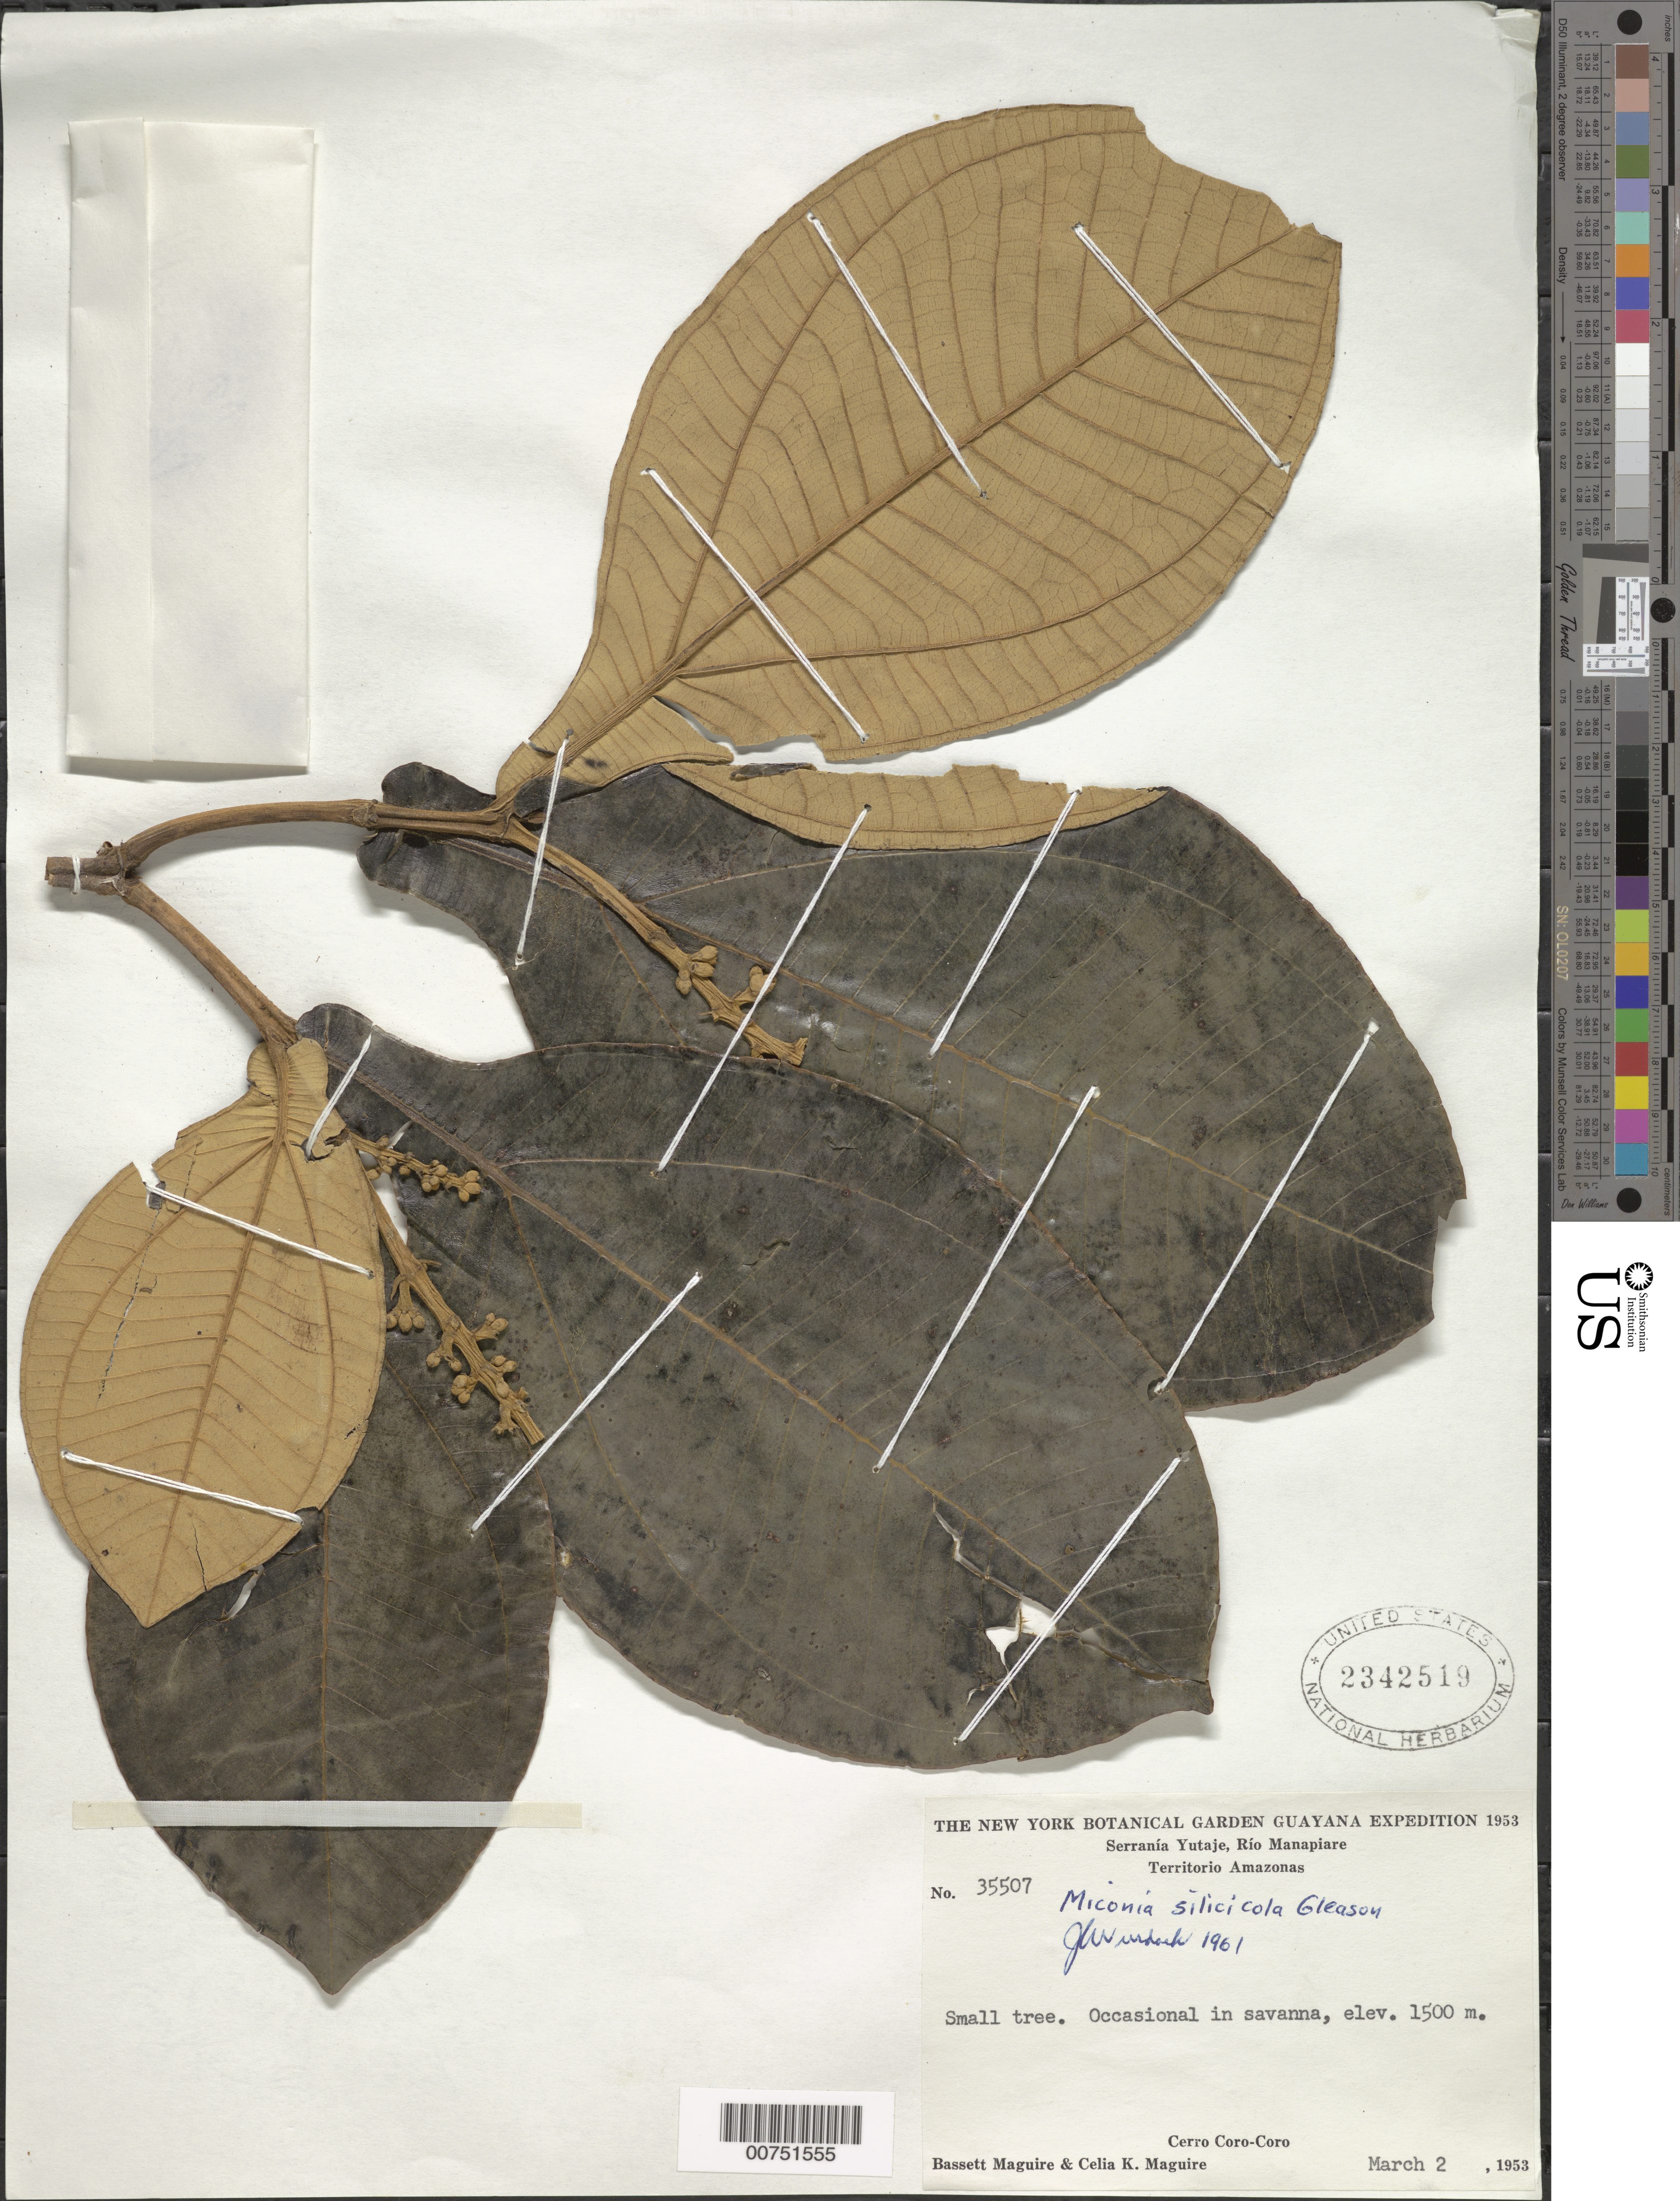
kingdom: Plantae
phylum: Tracheophyta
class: Magnoliopsida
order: Myrtales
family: Melastomataceae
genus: Miconia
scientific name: Miconia silicicola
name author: Gleason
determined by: Wurdack, John J., (US), US (UNITED STATES)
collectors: B. Maguire & C. K. Maguire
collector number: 35507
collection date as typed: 2-Mar-53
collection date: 1953-03-02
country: Venezuela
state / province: Amazonas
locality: Cerro Coro-Coro, Serranía Yutajé, Río Manapiare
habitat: Savanna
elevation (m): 1500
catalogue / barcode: US 2342519